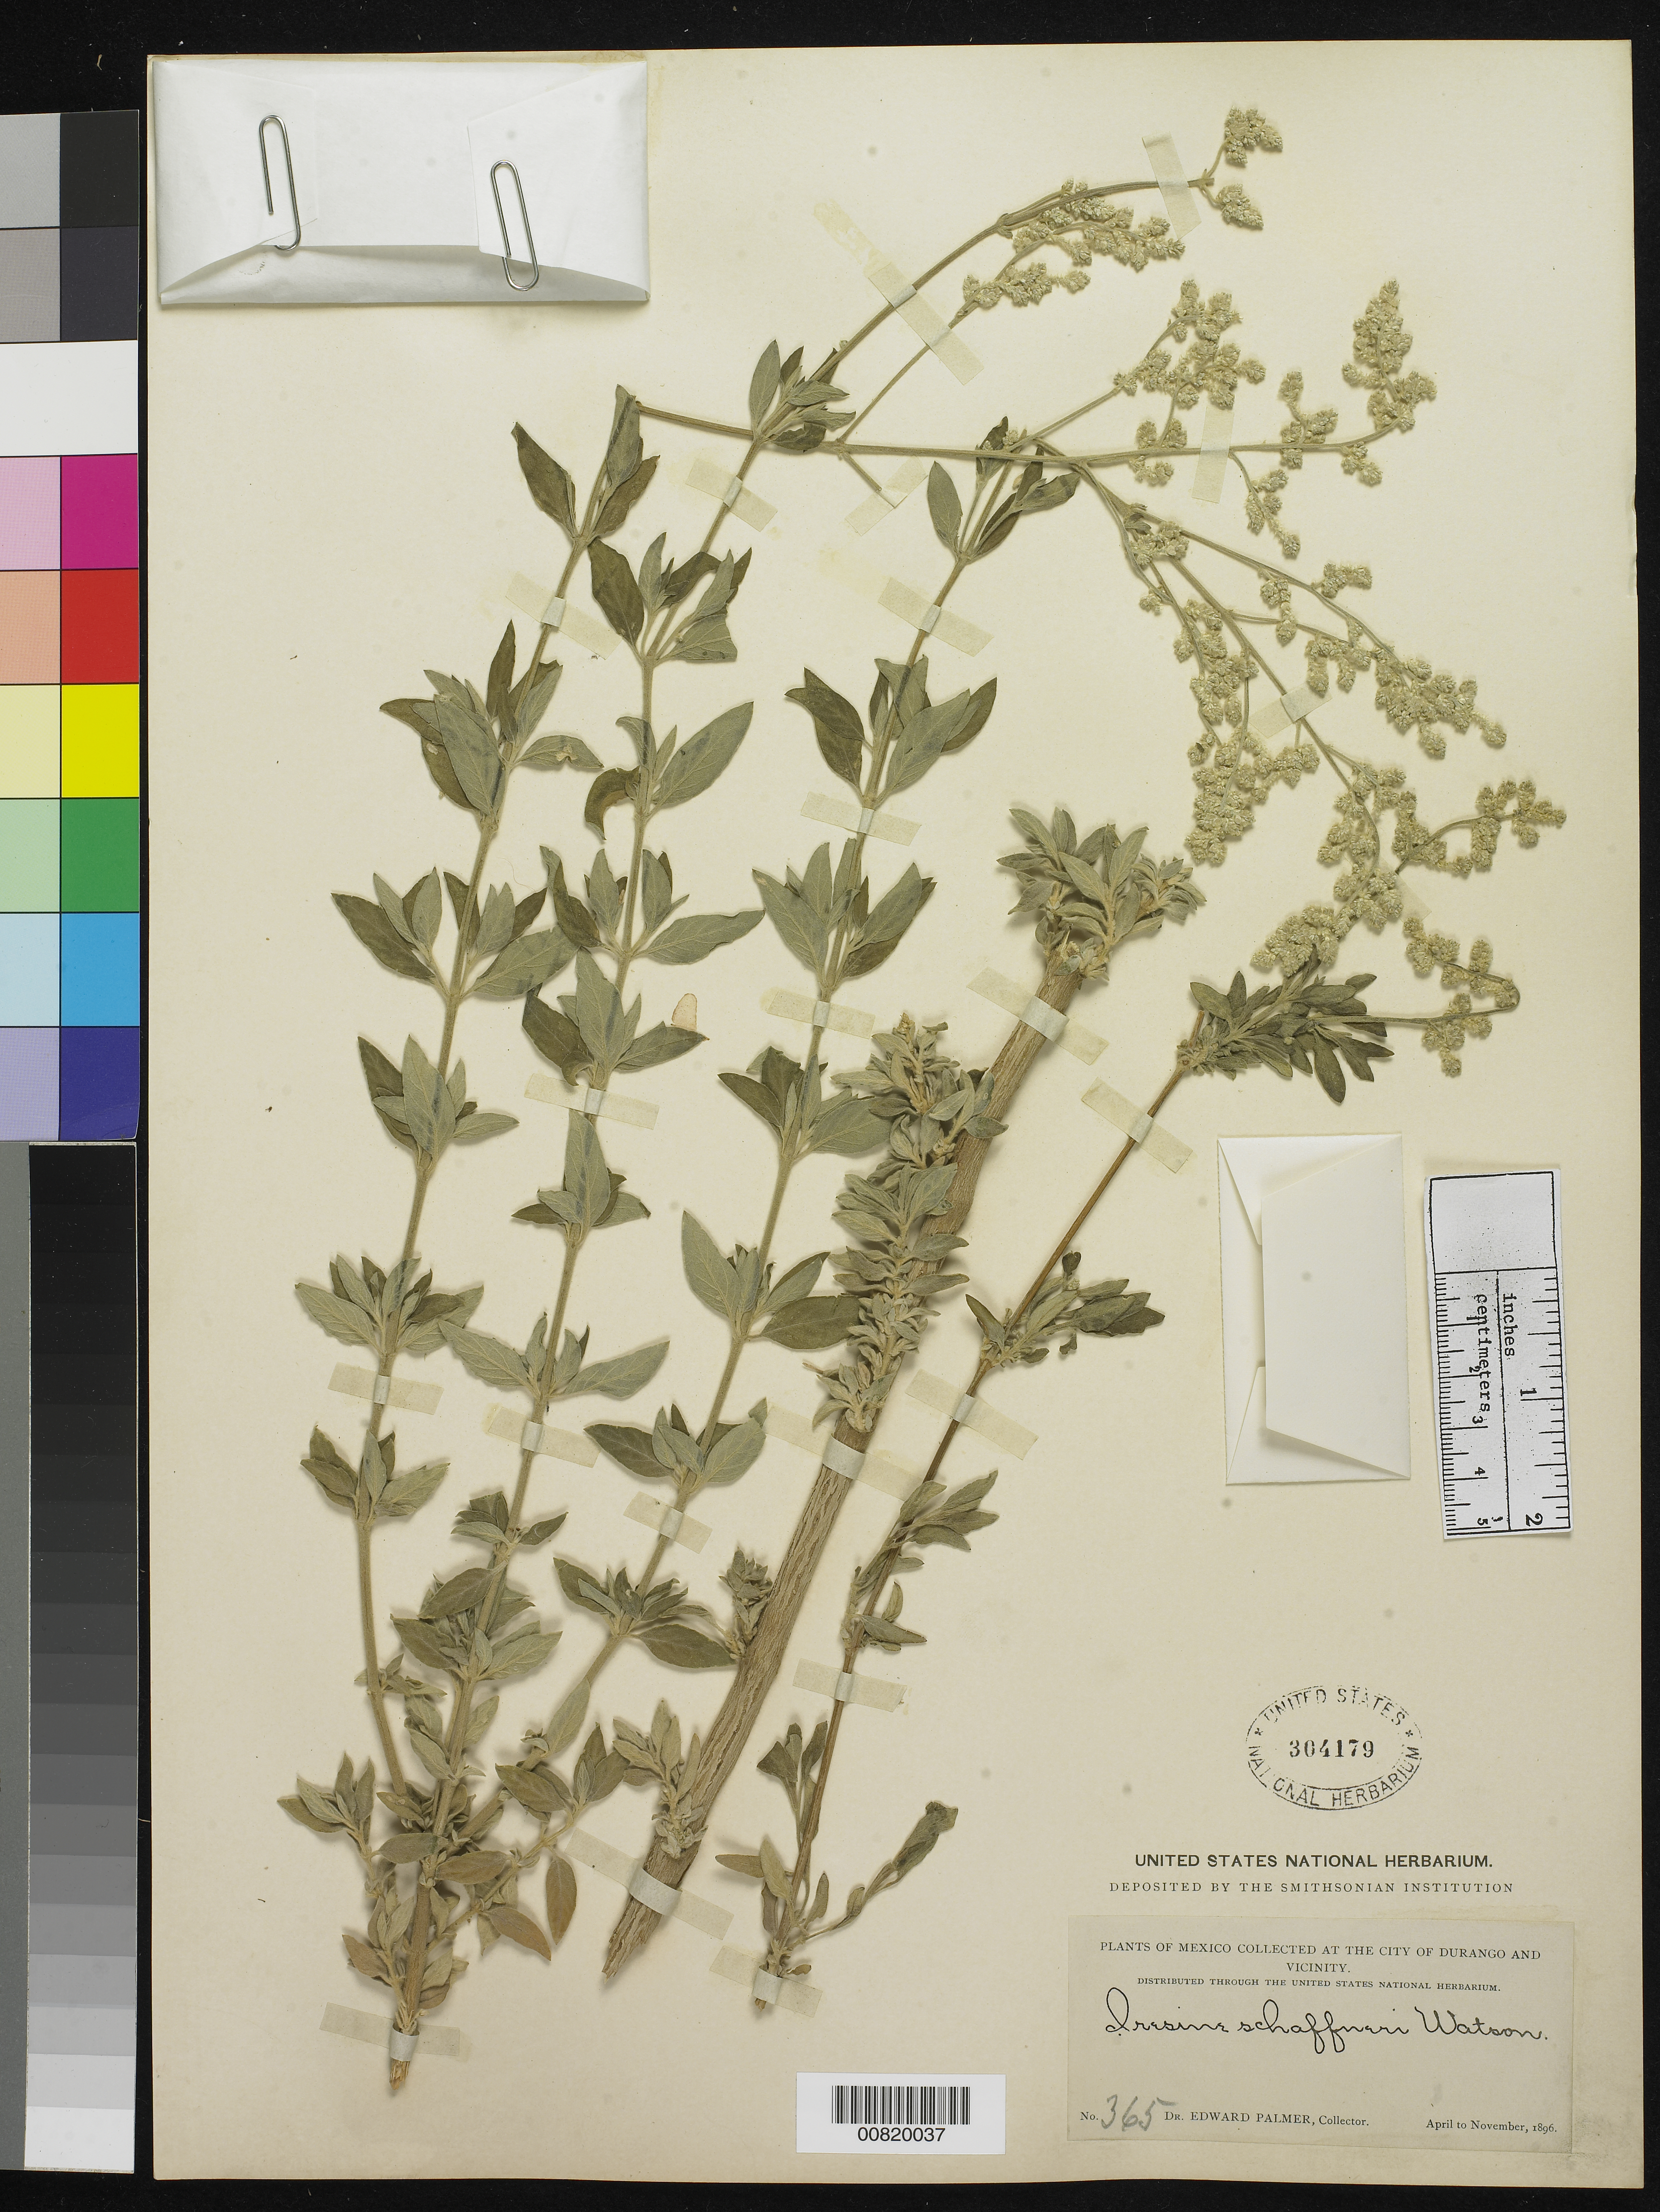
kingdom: Plantae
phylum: Tracheophyta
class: Magnoliopsida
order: Caryophyllales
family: Amaranthaceae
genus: Iresine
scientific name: Iresine schaffneri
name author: S. Watson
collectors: E. Palmer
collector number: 365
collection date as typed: Apr 1896 to -- Nov 1896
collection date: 1896-04/1896-11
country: Mexico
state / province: Durango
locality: City of Durango and vicinity.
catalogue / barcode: US 304179